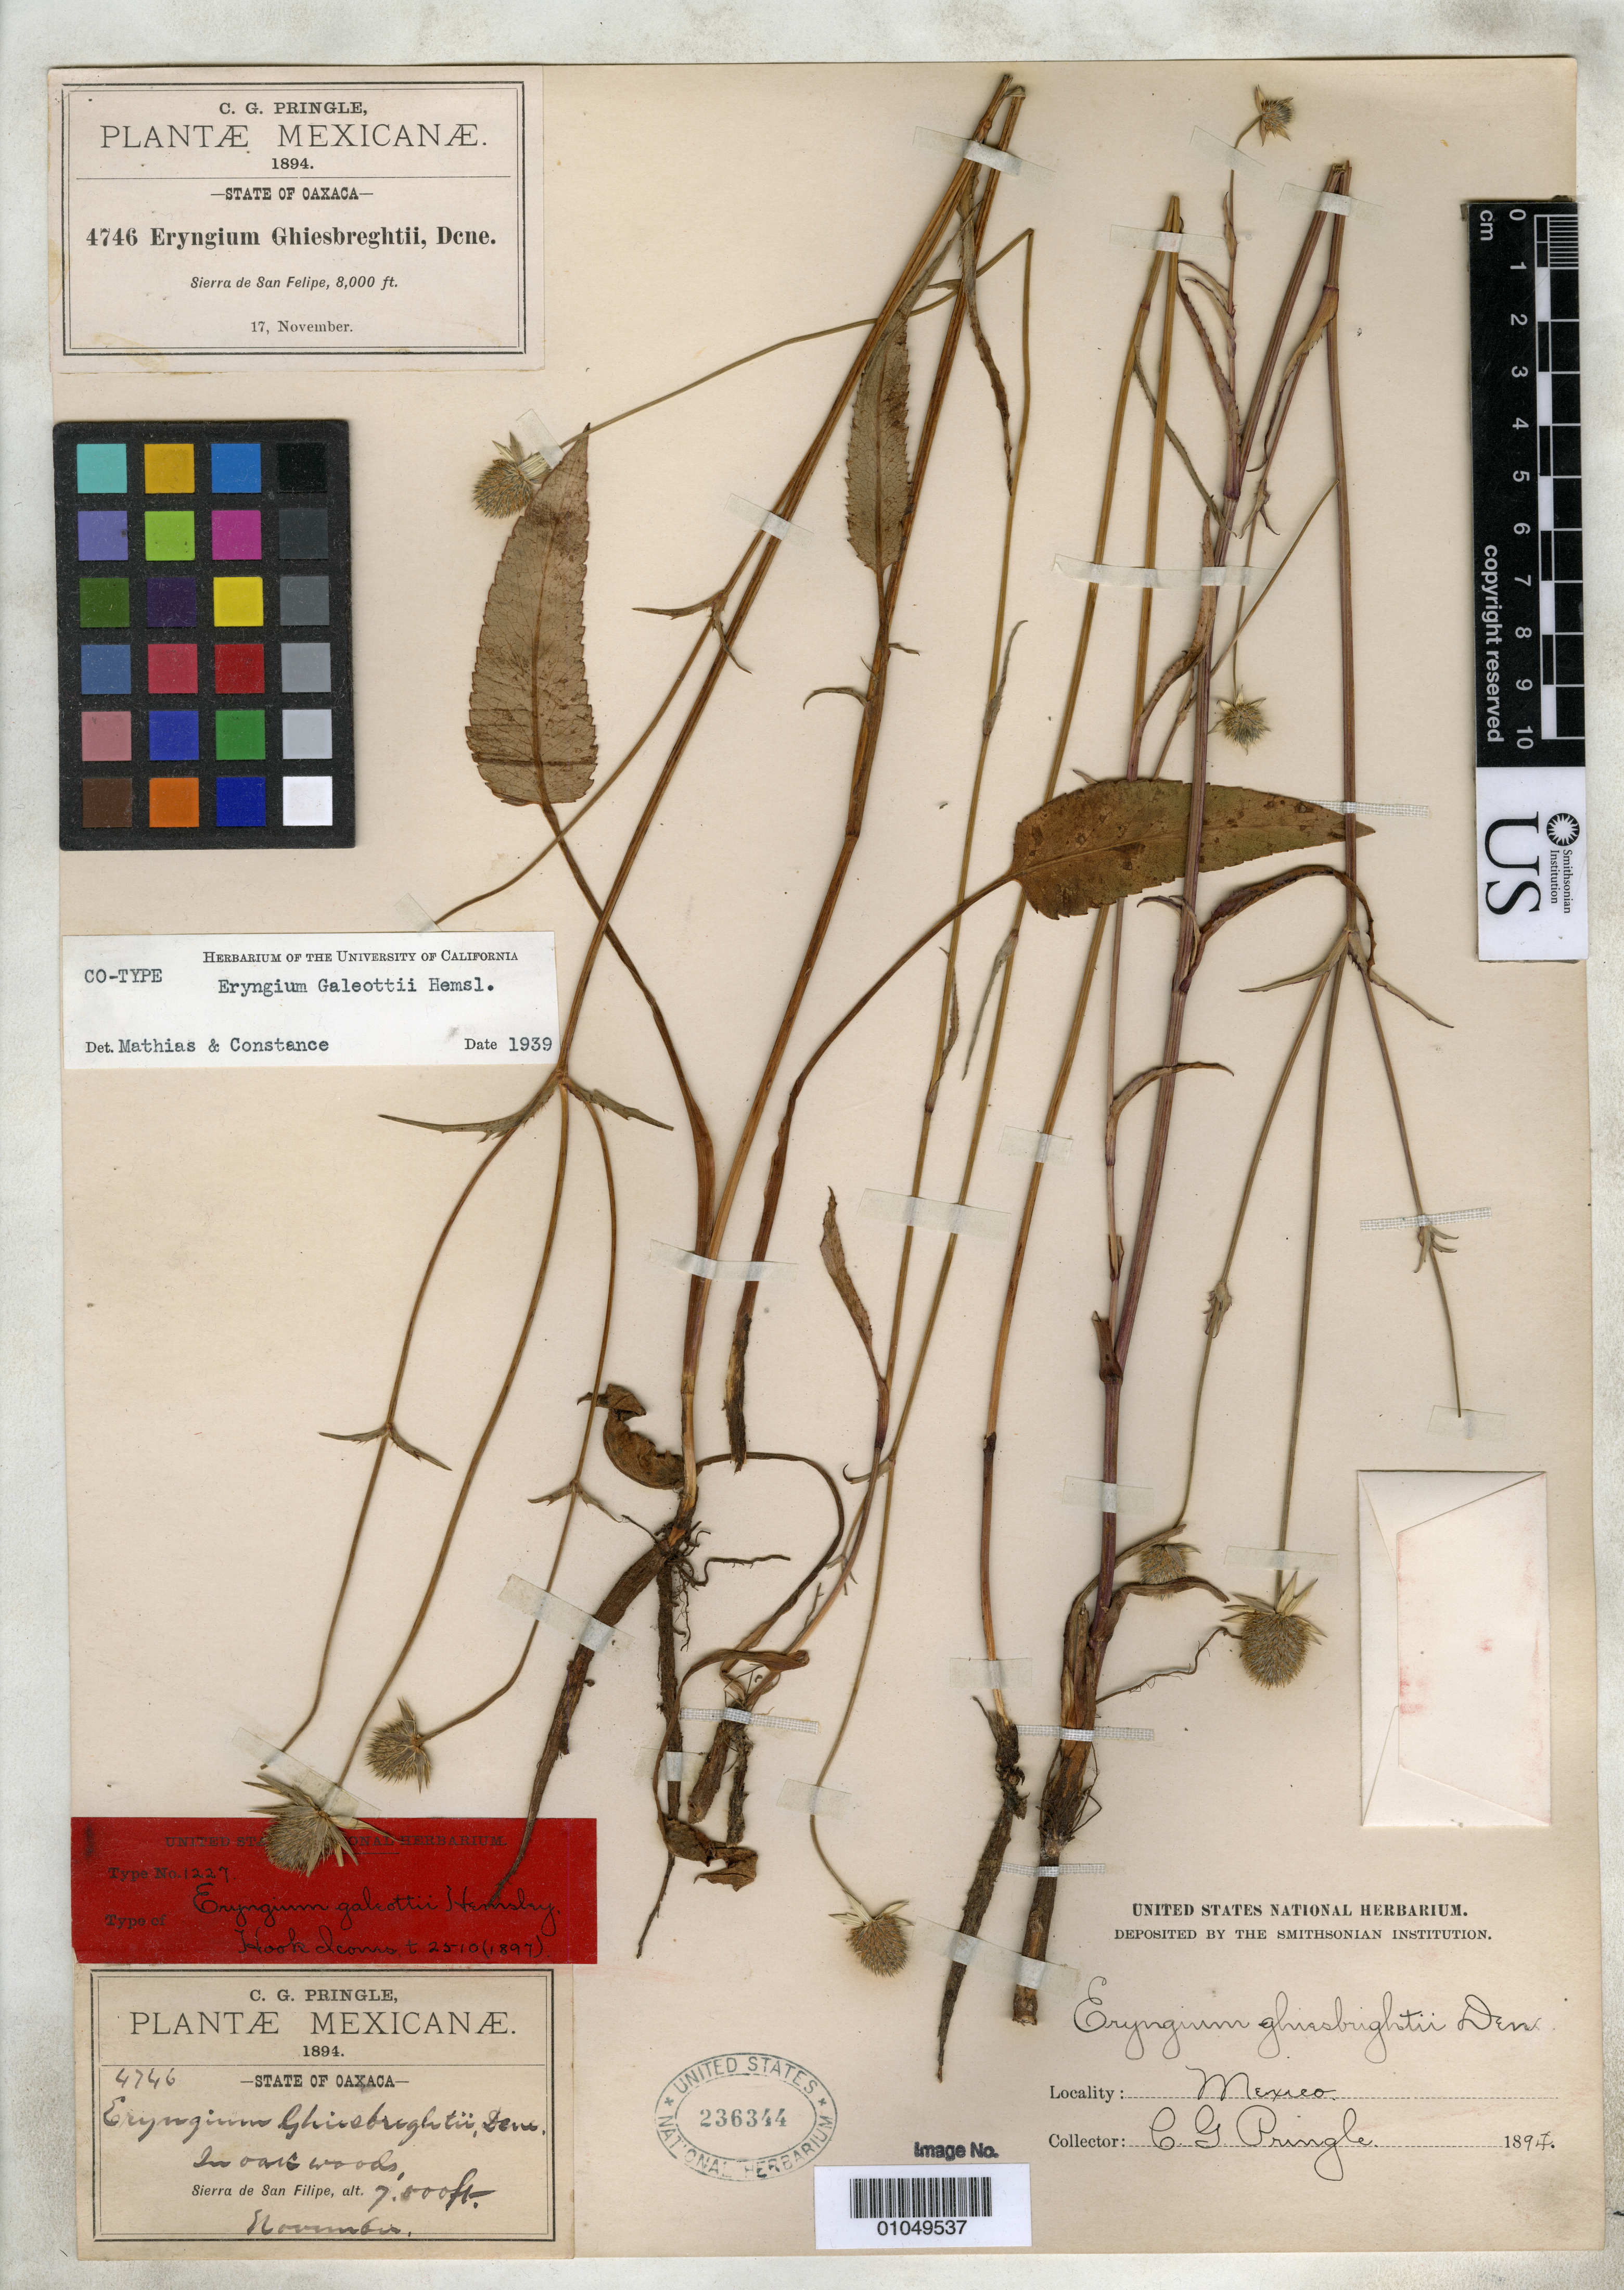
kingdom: Plantae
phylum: Tracheophyta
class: Magnoliopsida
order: Apiales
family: Apiaceae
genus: Eryngium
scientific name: Eryngium galeottii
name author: Hemsl.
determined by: Mathias, M. E.; Constance, L.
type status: Syntype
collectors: C. G. Pringle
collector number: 4746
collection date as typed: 17 Nov 1894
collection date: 1894-11-17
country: Mexico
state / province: Oaxaca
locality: Sierra de San Felipe.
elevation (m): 2438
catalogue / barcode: US 236344